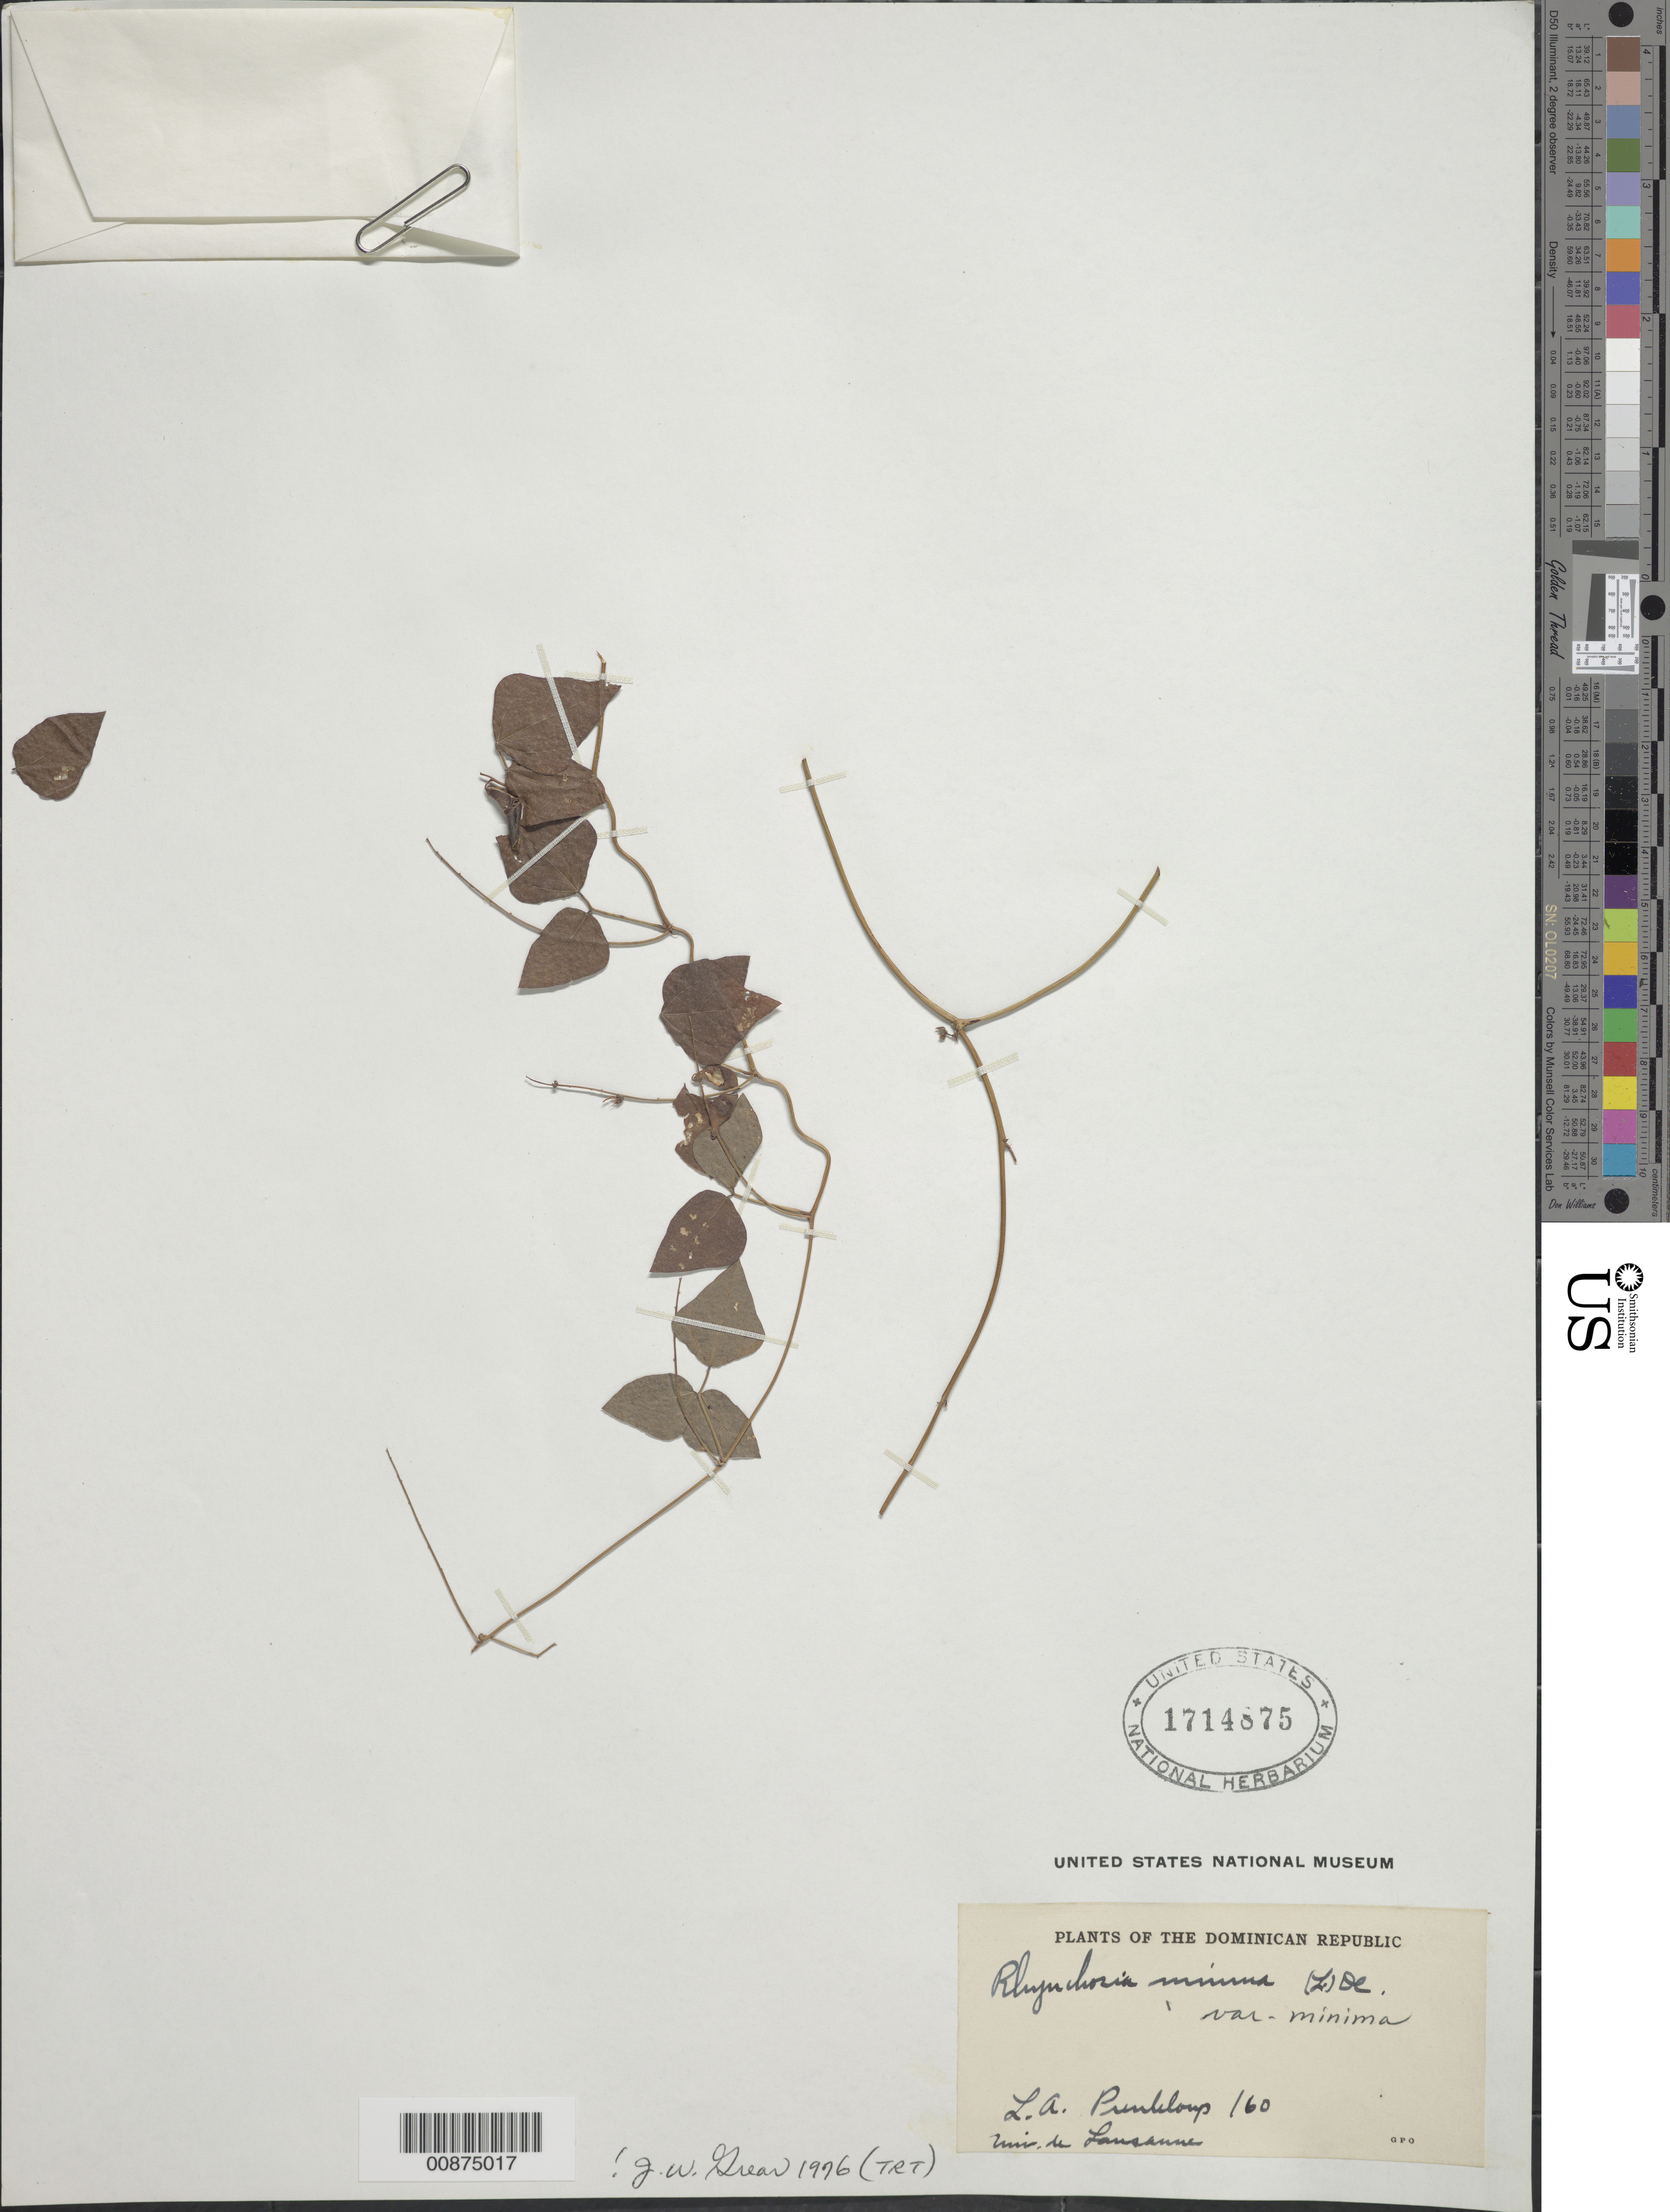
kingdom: Plantae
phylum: Tracheophyta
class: Magnoliopsida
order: Fabales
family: Fabaceae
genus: Rhynchosia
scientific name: Rhynchosia minima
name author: (L.) DC.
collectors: L. Prenleloup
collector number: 160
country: Dominican Republic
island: Hispaniola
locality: Dominican Republic.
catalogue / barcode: US 1714875